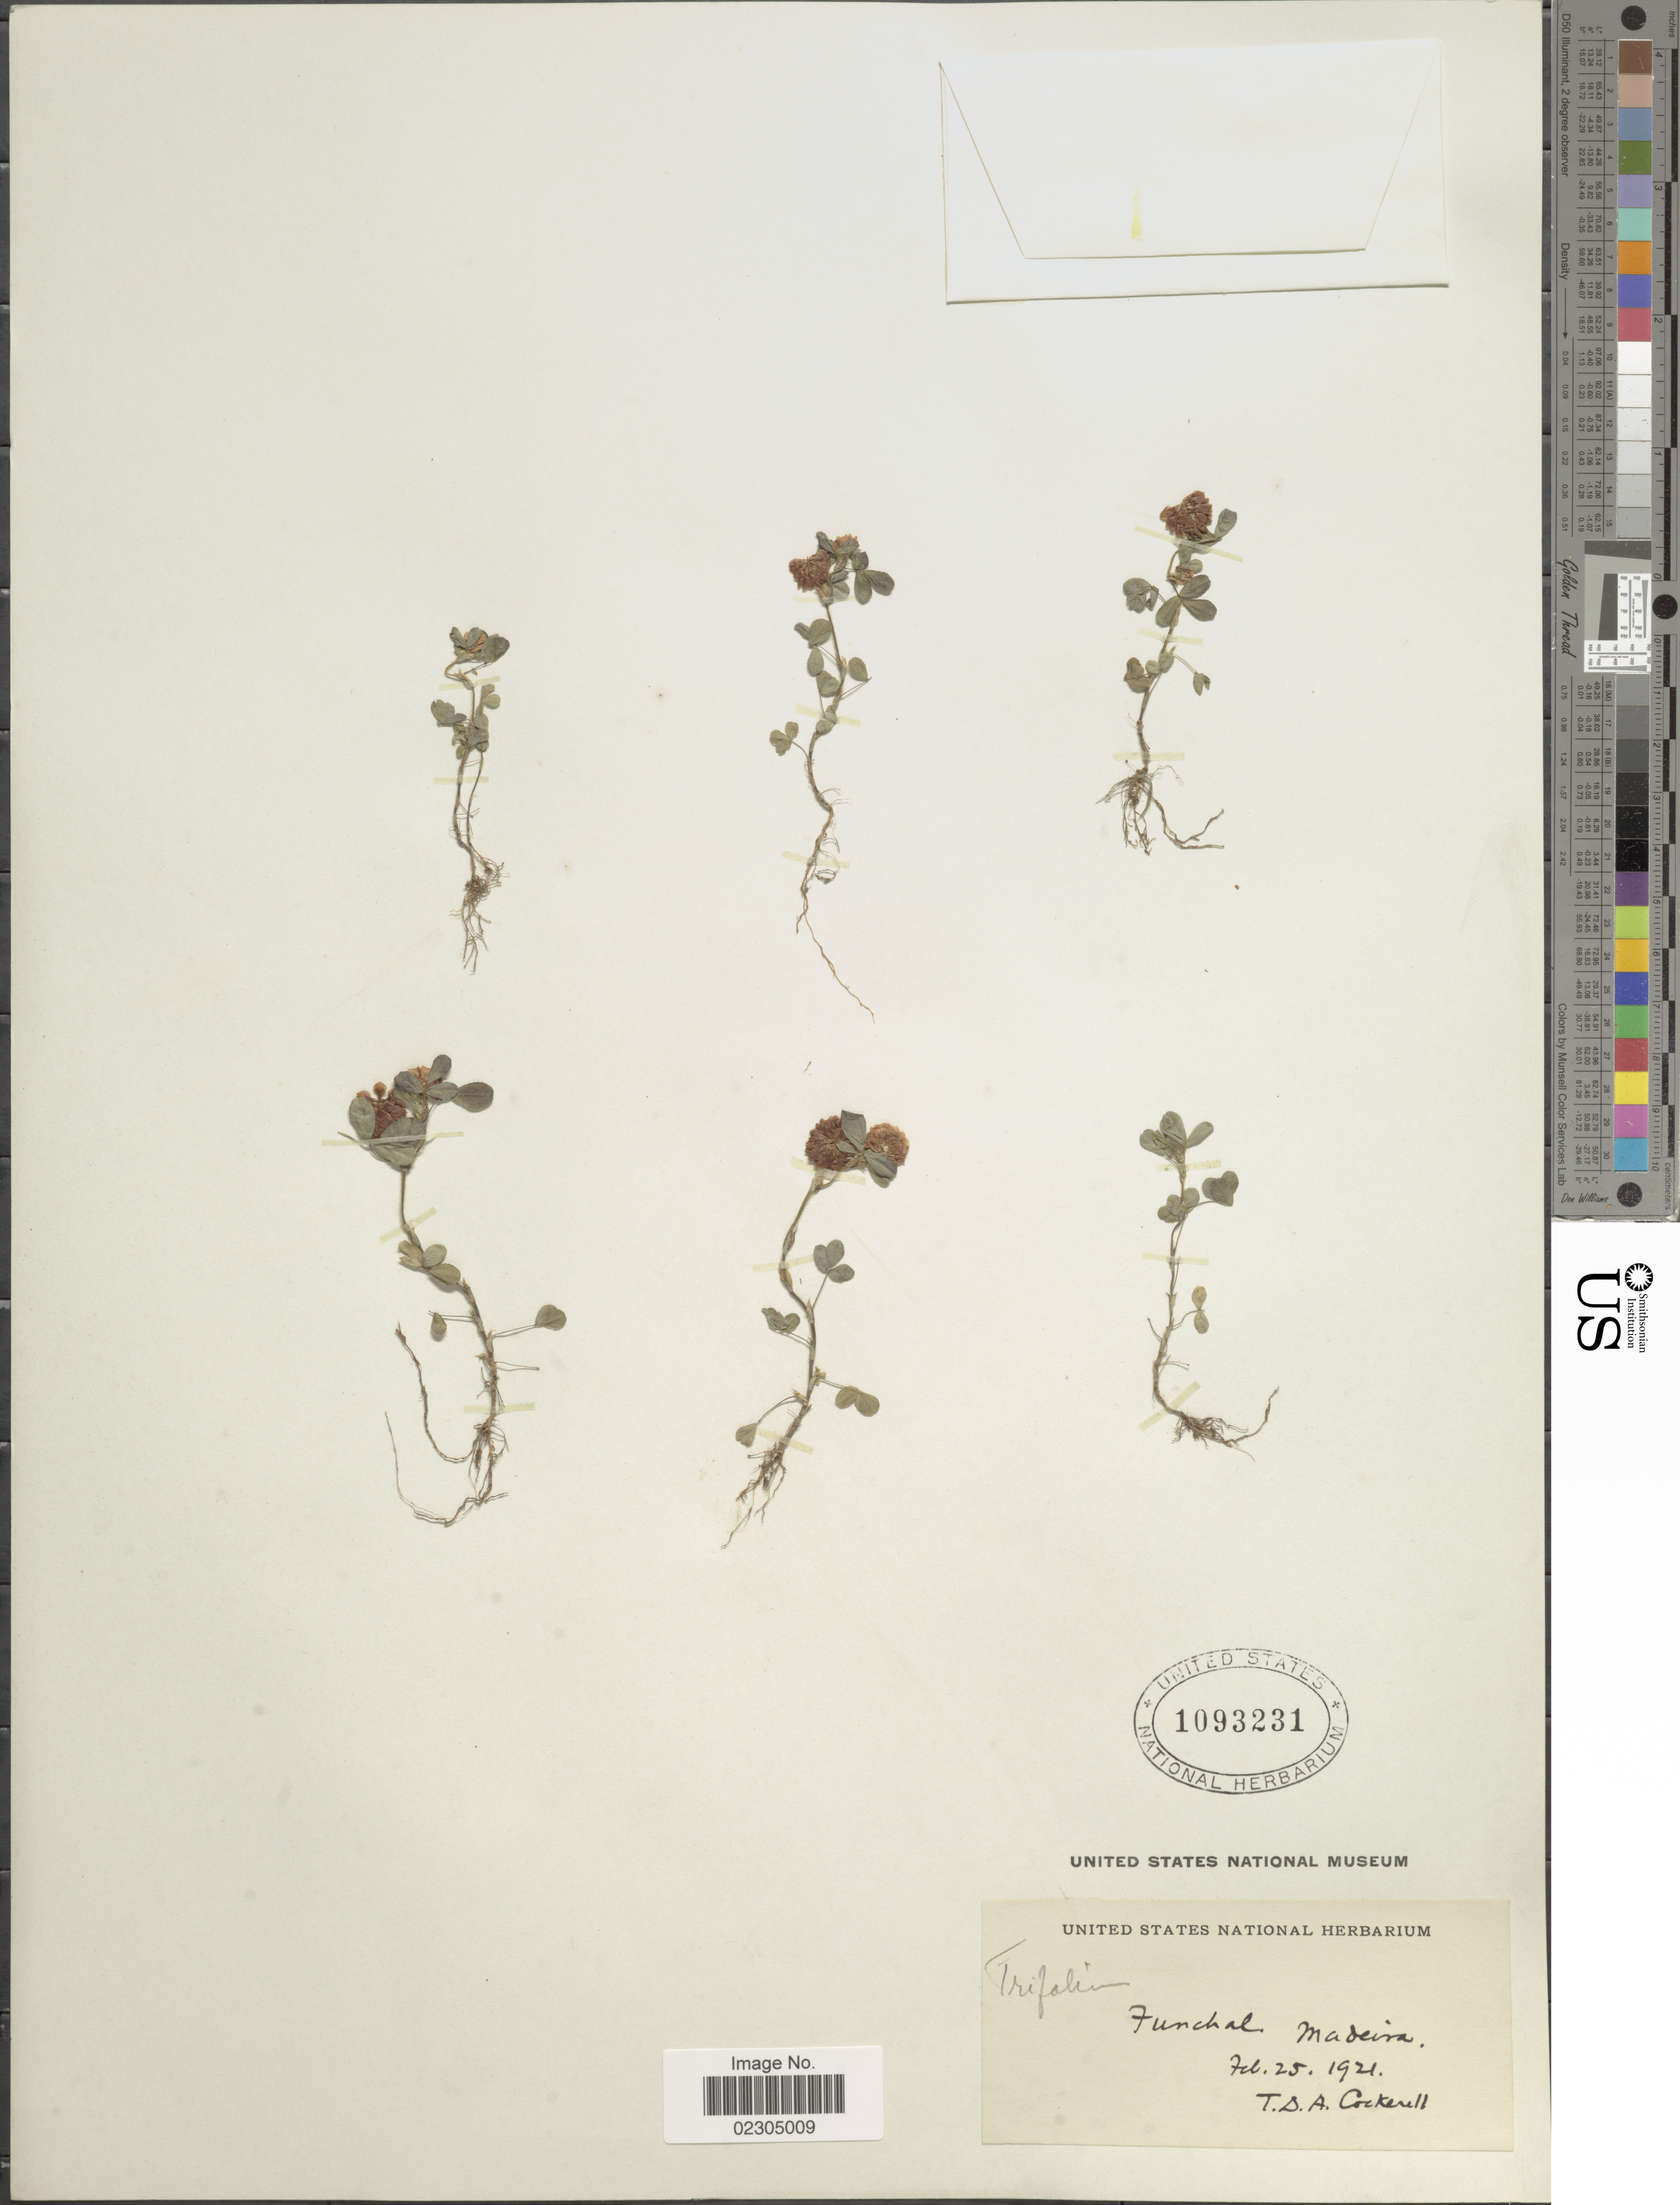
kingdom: Plantae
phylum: Tracheophyta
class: Magnoliopsida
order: Fabales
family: Fabaceae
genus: Trifolium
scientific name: Trifolium sp.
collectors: T. Cockerell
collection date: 1921-02-25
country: Portugal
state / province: Madeira (Aut. Reg.)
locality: Funchal.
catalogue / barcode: US 1093231